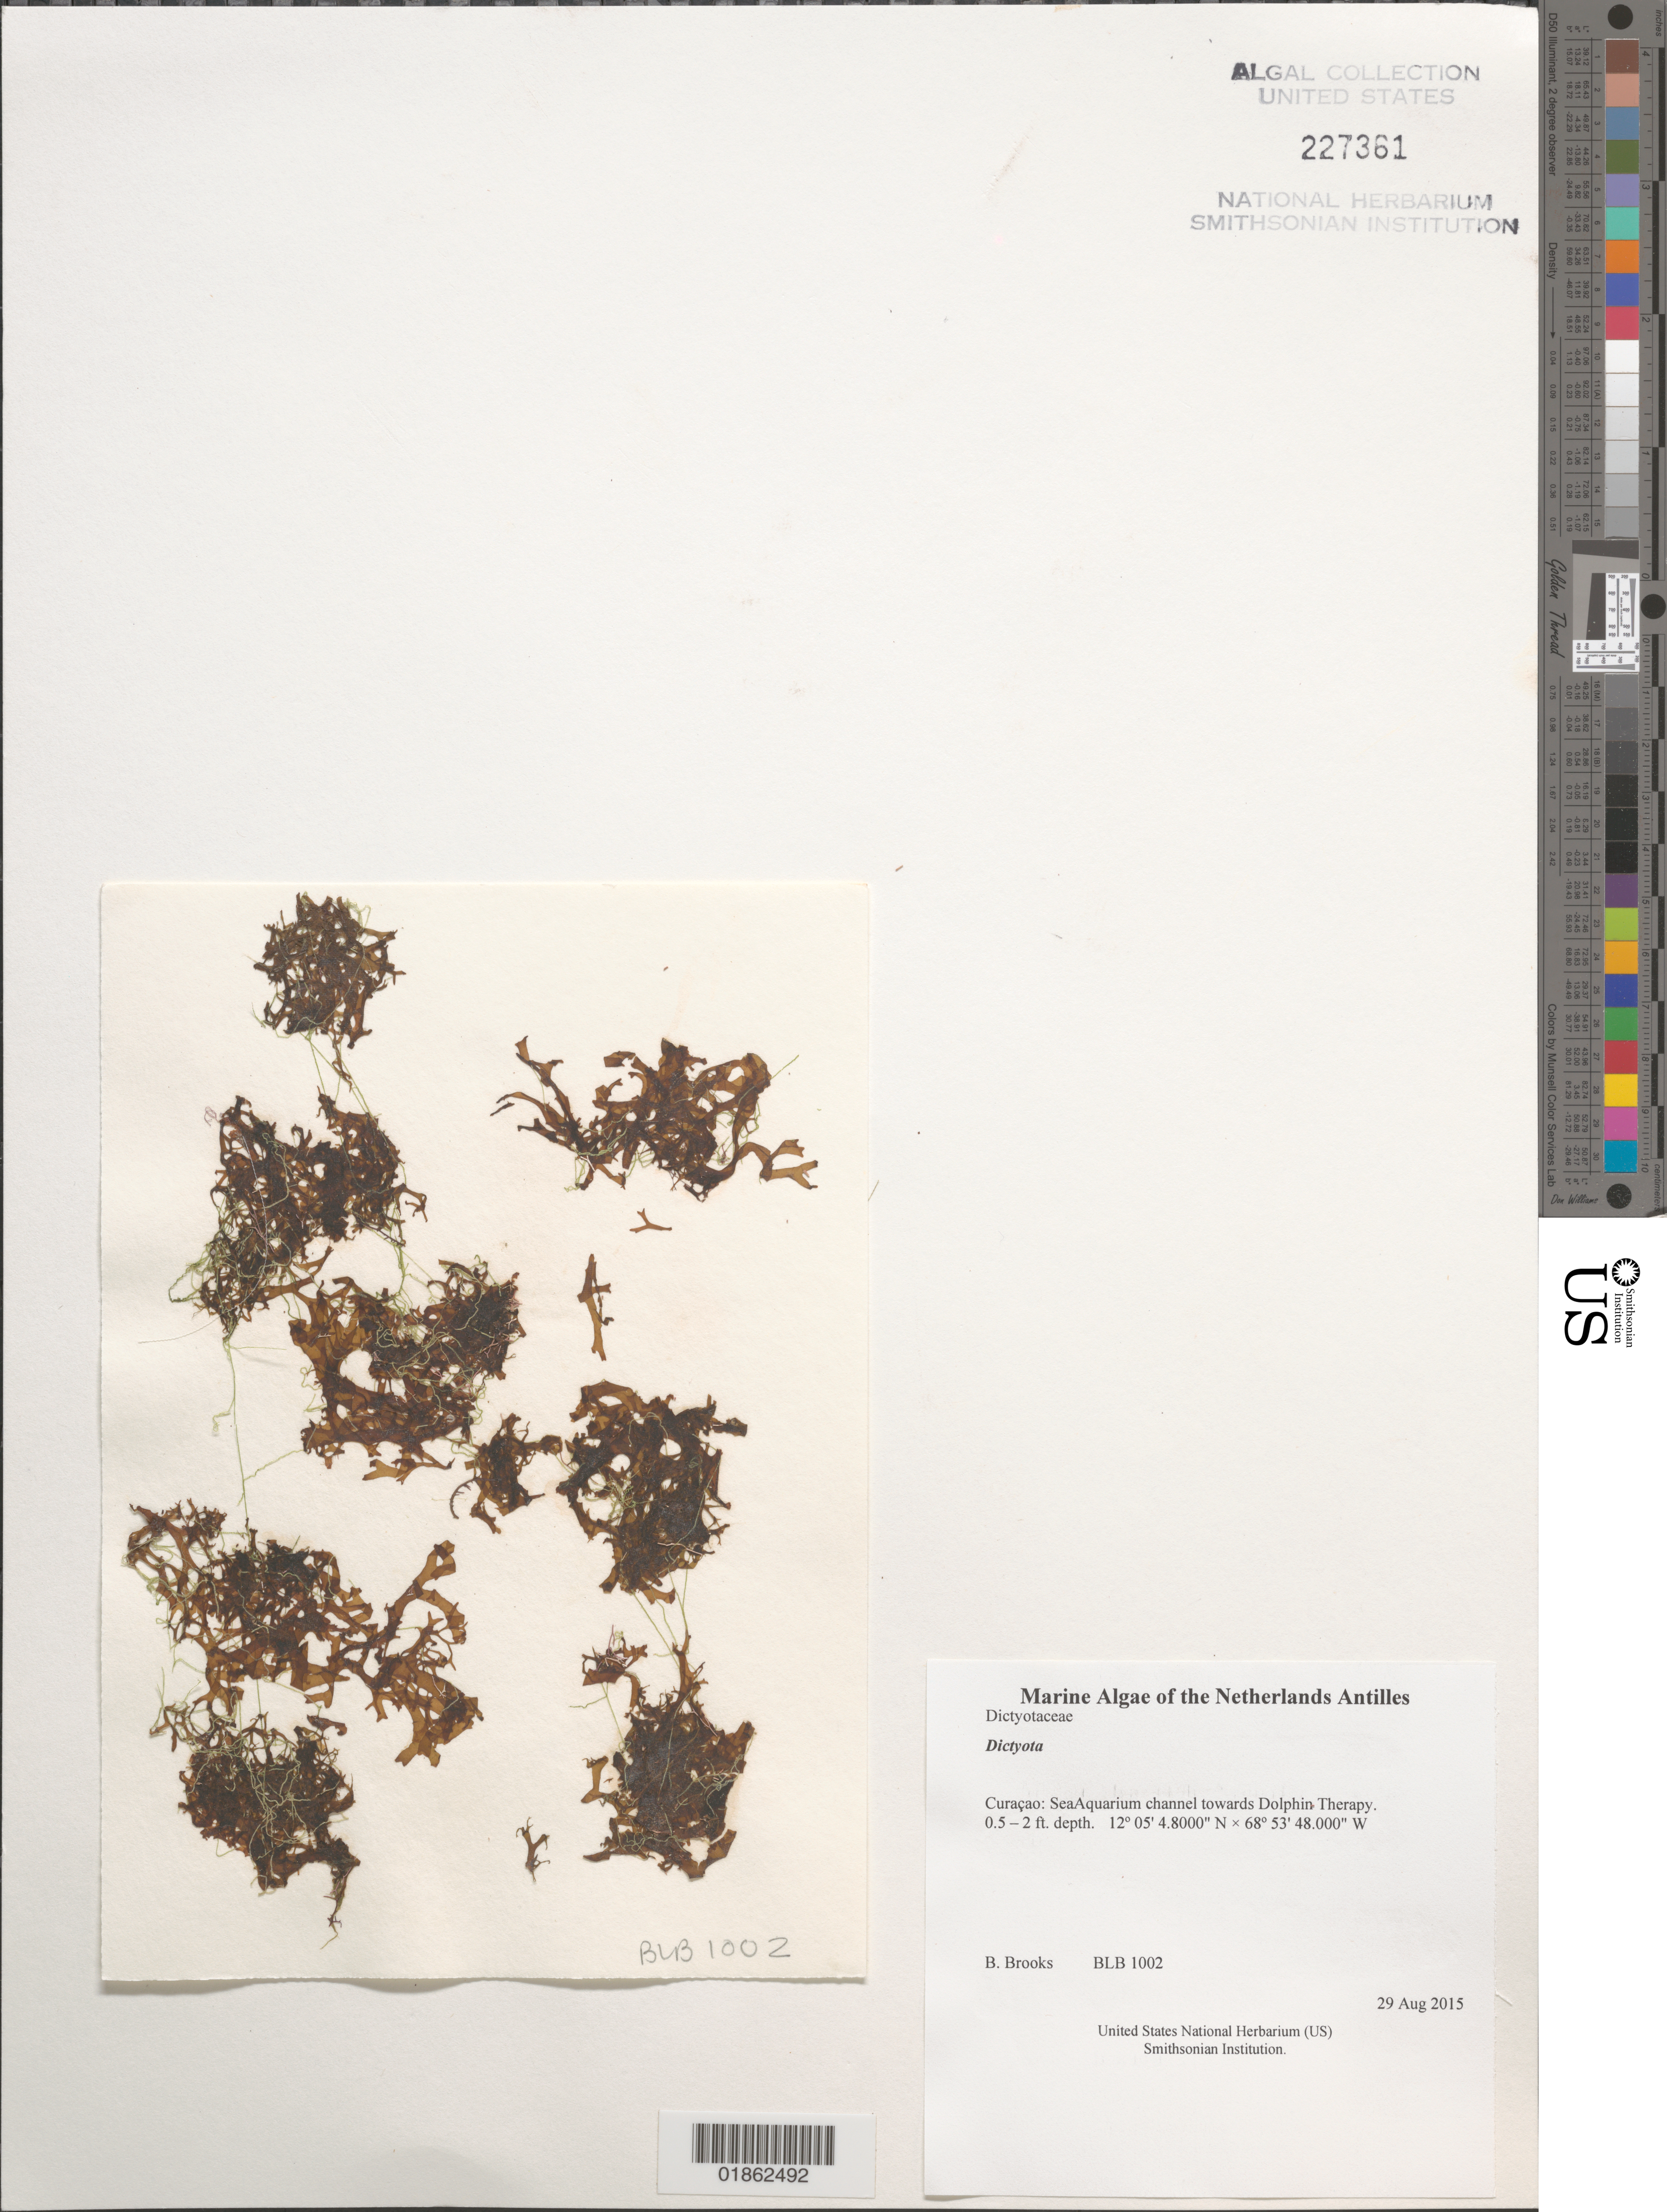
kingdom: Chromista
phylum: Ochrophyta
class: Phaeophyceae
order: Dictyotales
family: Dictyotaceae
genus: Dictyota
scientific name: Dictyota sp.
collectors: B. Brooks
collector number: BLB 1002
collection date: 2015-08-29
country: Curaçao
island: Curaçao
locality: SeaAquarium channel towards Dolphin Therapy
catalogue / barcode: US 227361